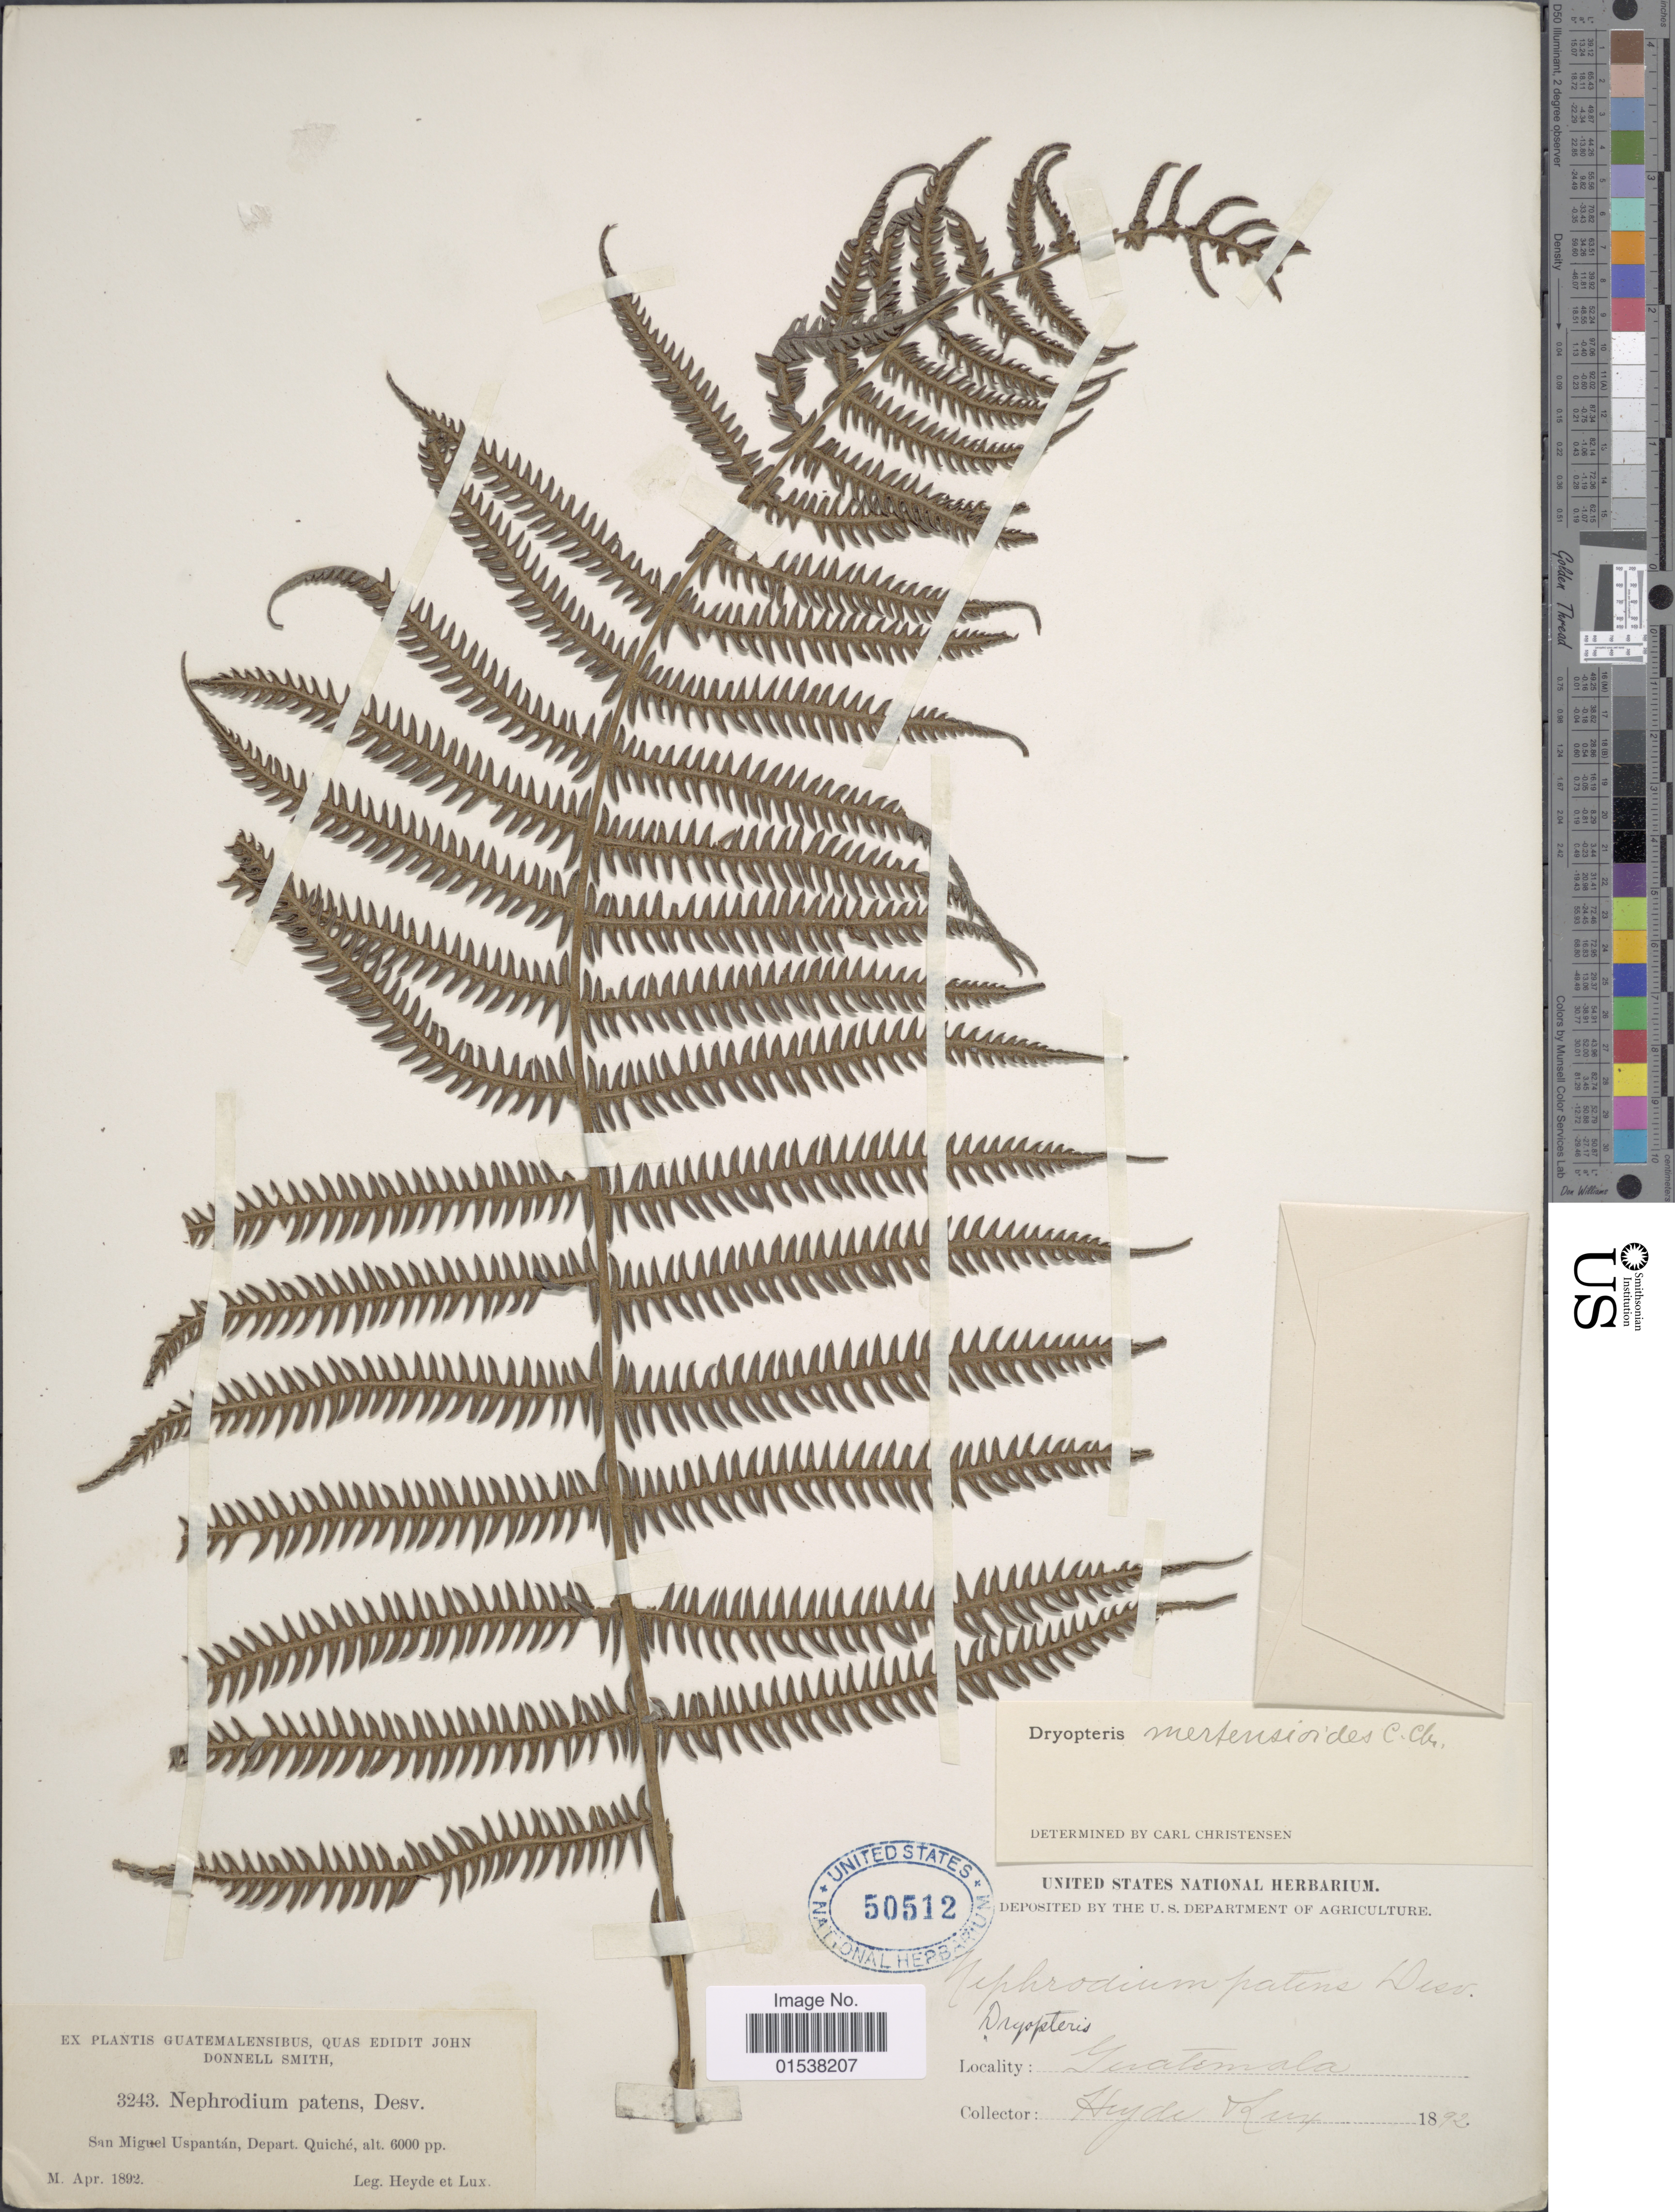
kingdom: Plantae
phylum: Tracheophyta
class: Polypodiopsida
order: Polypodiales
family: Thelypteridaceae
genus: Amauropelta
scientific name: Amauropelta cheilanthoides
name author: (Kunze) Á. Löve & D. Löve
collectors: Heyde & Lux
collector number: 3243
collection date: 1892-04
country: Guatemala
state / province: El Quiché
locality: San Miguel Uspantan, Depart. Quiche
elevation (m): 183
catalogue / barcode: US 50512